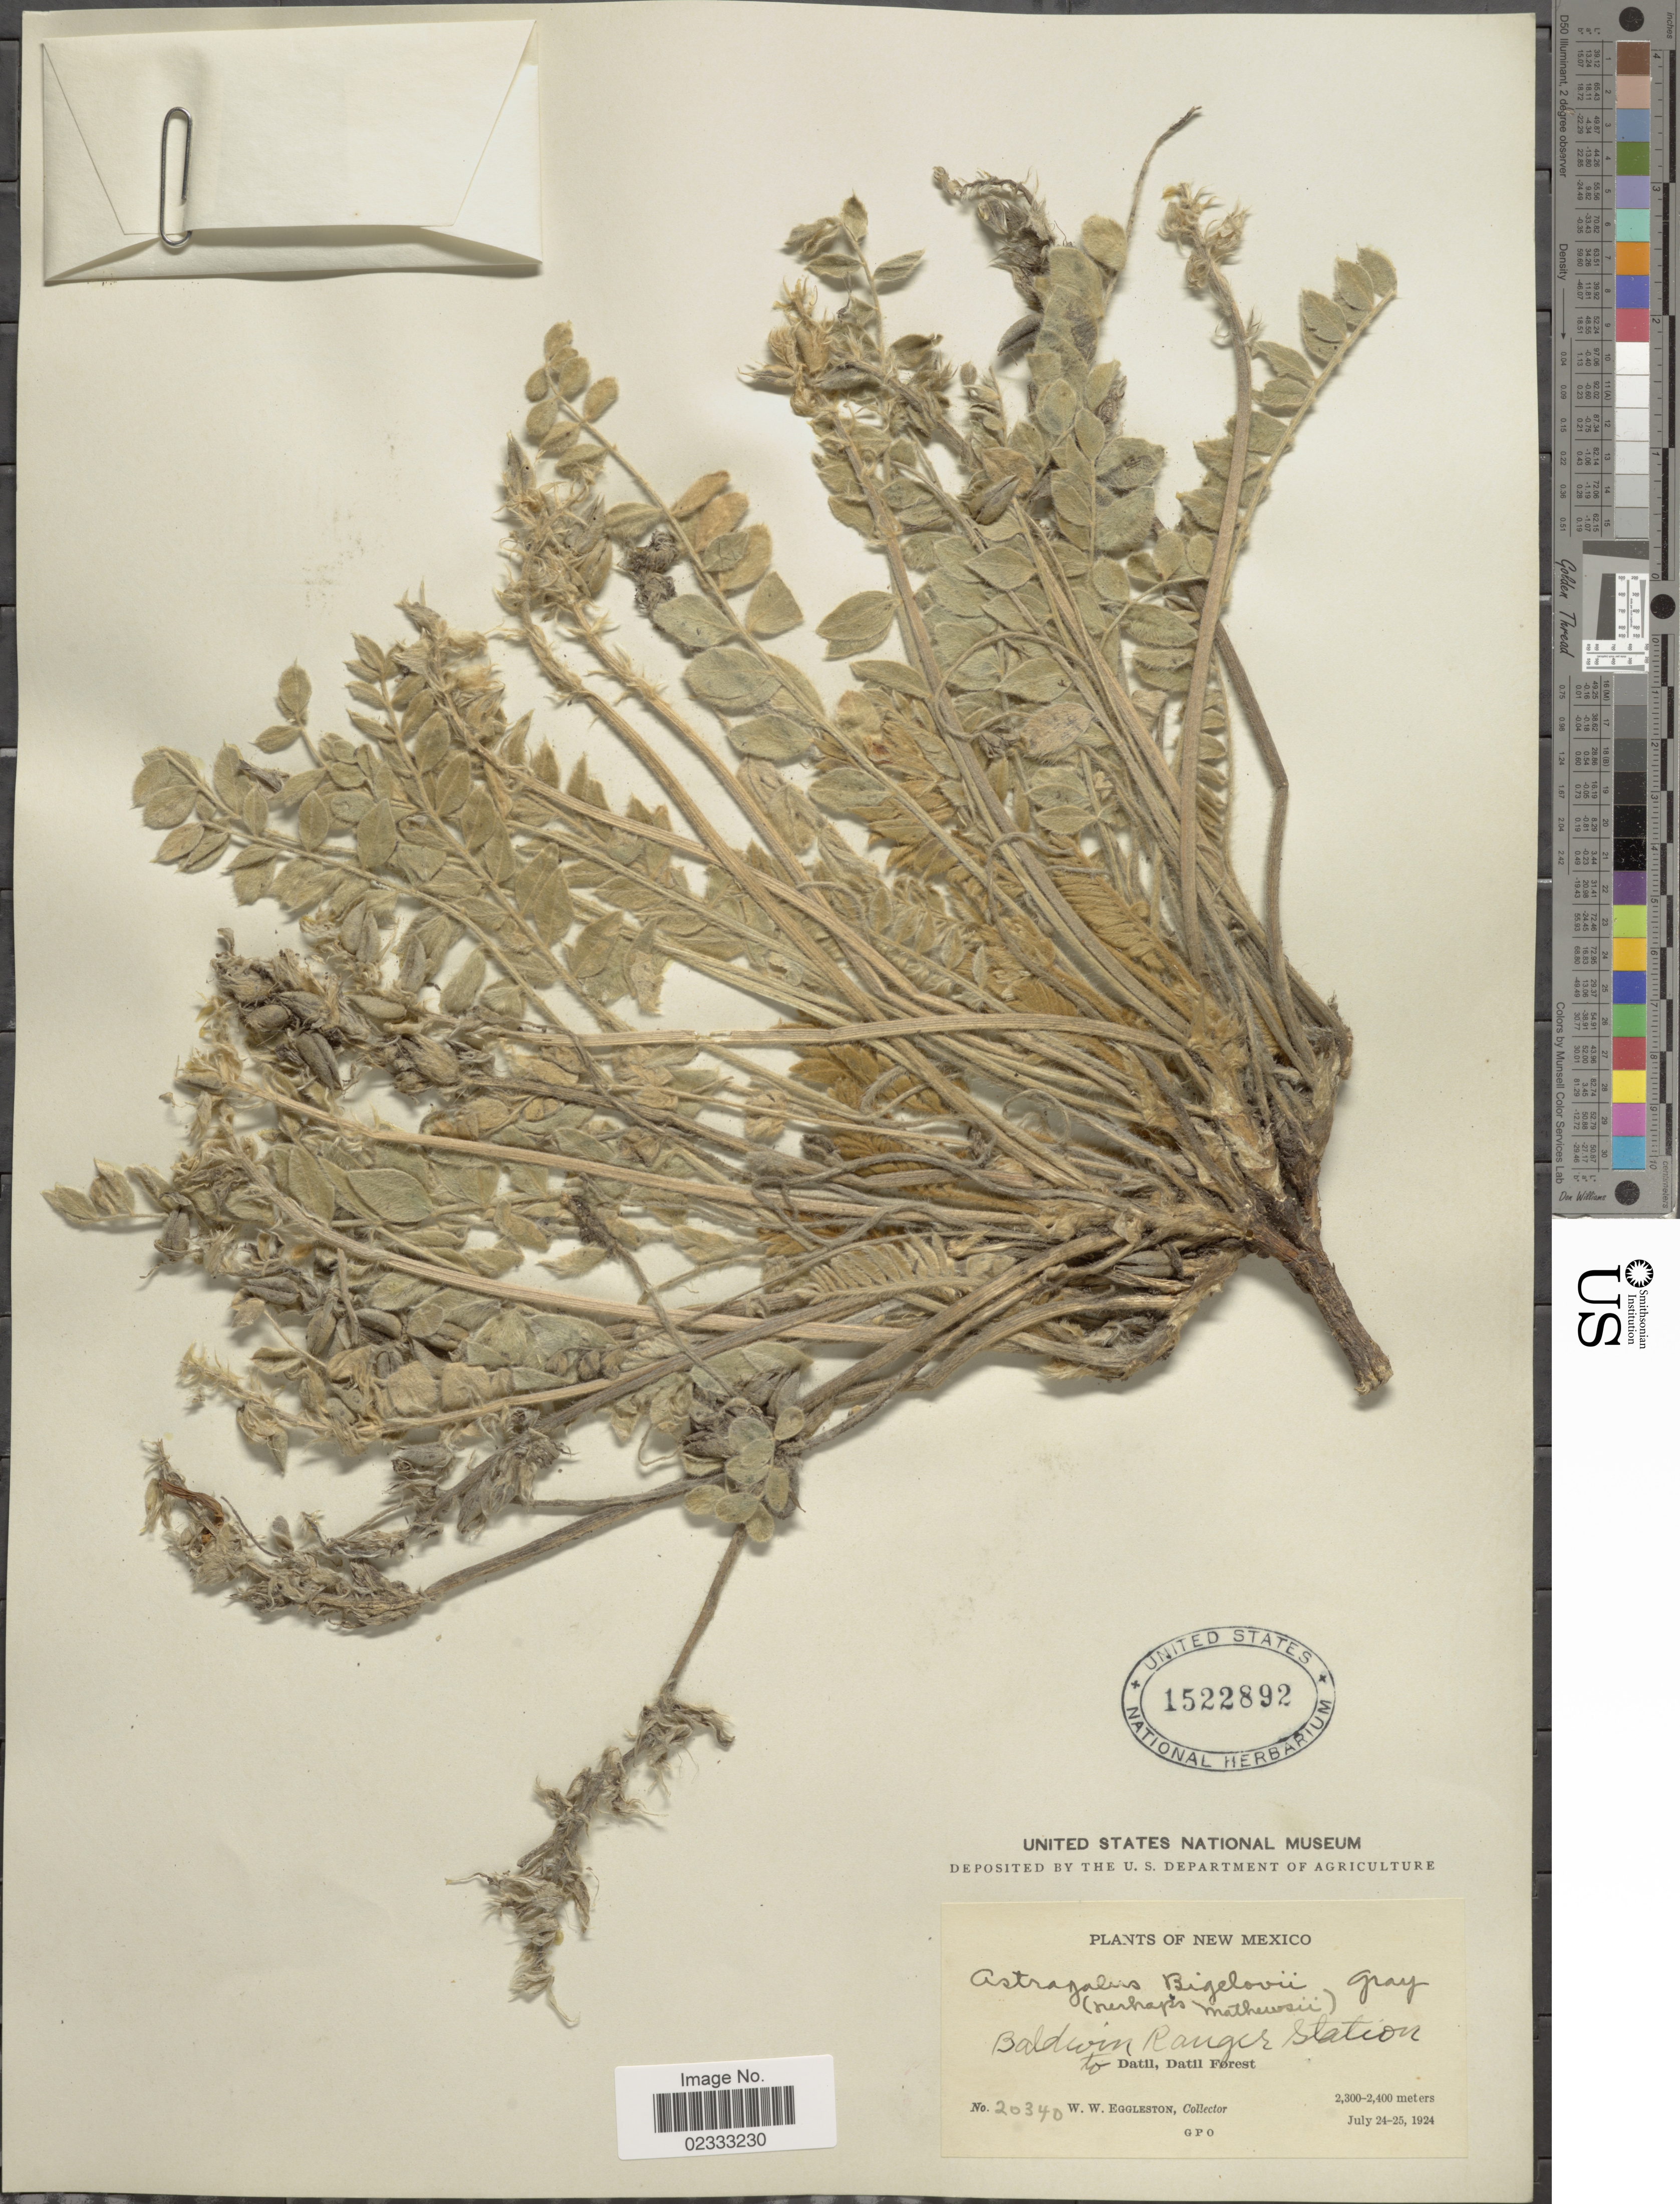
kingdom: Plantae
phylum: Tracheophyta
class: Magnoliopsida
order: Fabales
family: Fabaceae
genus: Astragalus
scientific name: Astragalus mollissimus var. bigelovii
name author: (A. Gray) Barneby ex B.L. Turner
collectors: W. W. Eggleston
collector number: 20340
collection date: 1924-07-24/1924-07-25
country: United States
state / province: New Mexico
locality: Baldwin Ranger Station, to Datil, Datil Forest.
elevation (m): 2300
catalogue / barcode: US 1522892